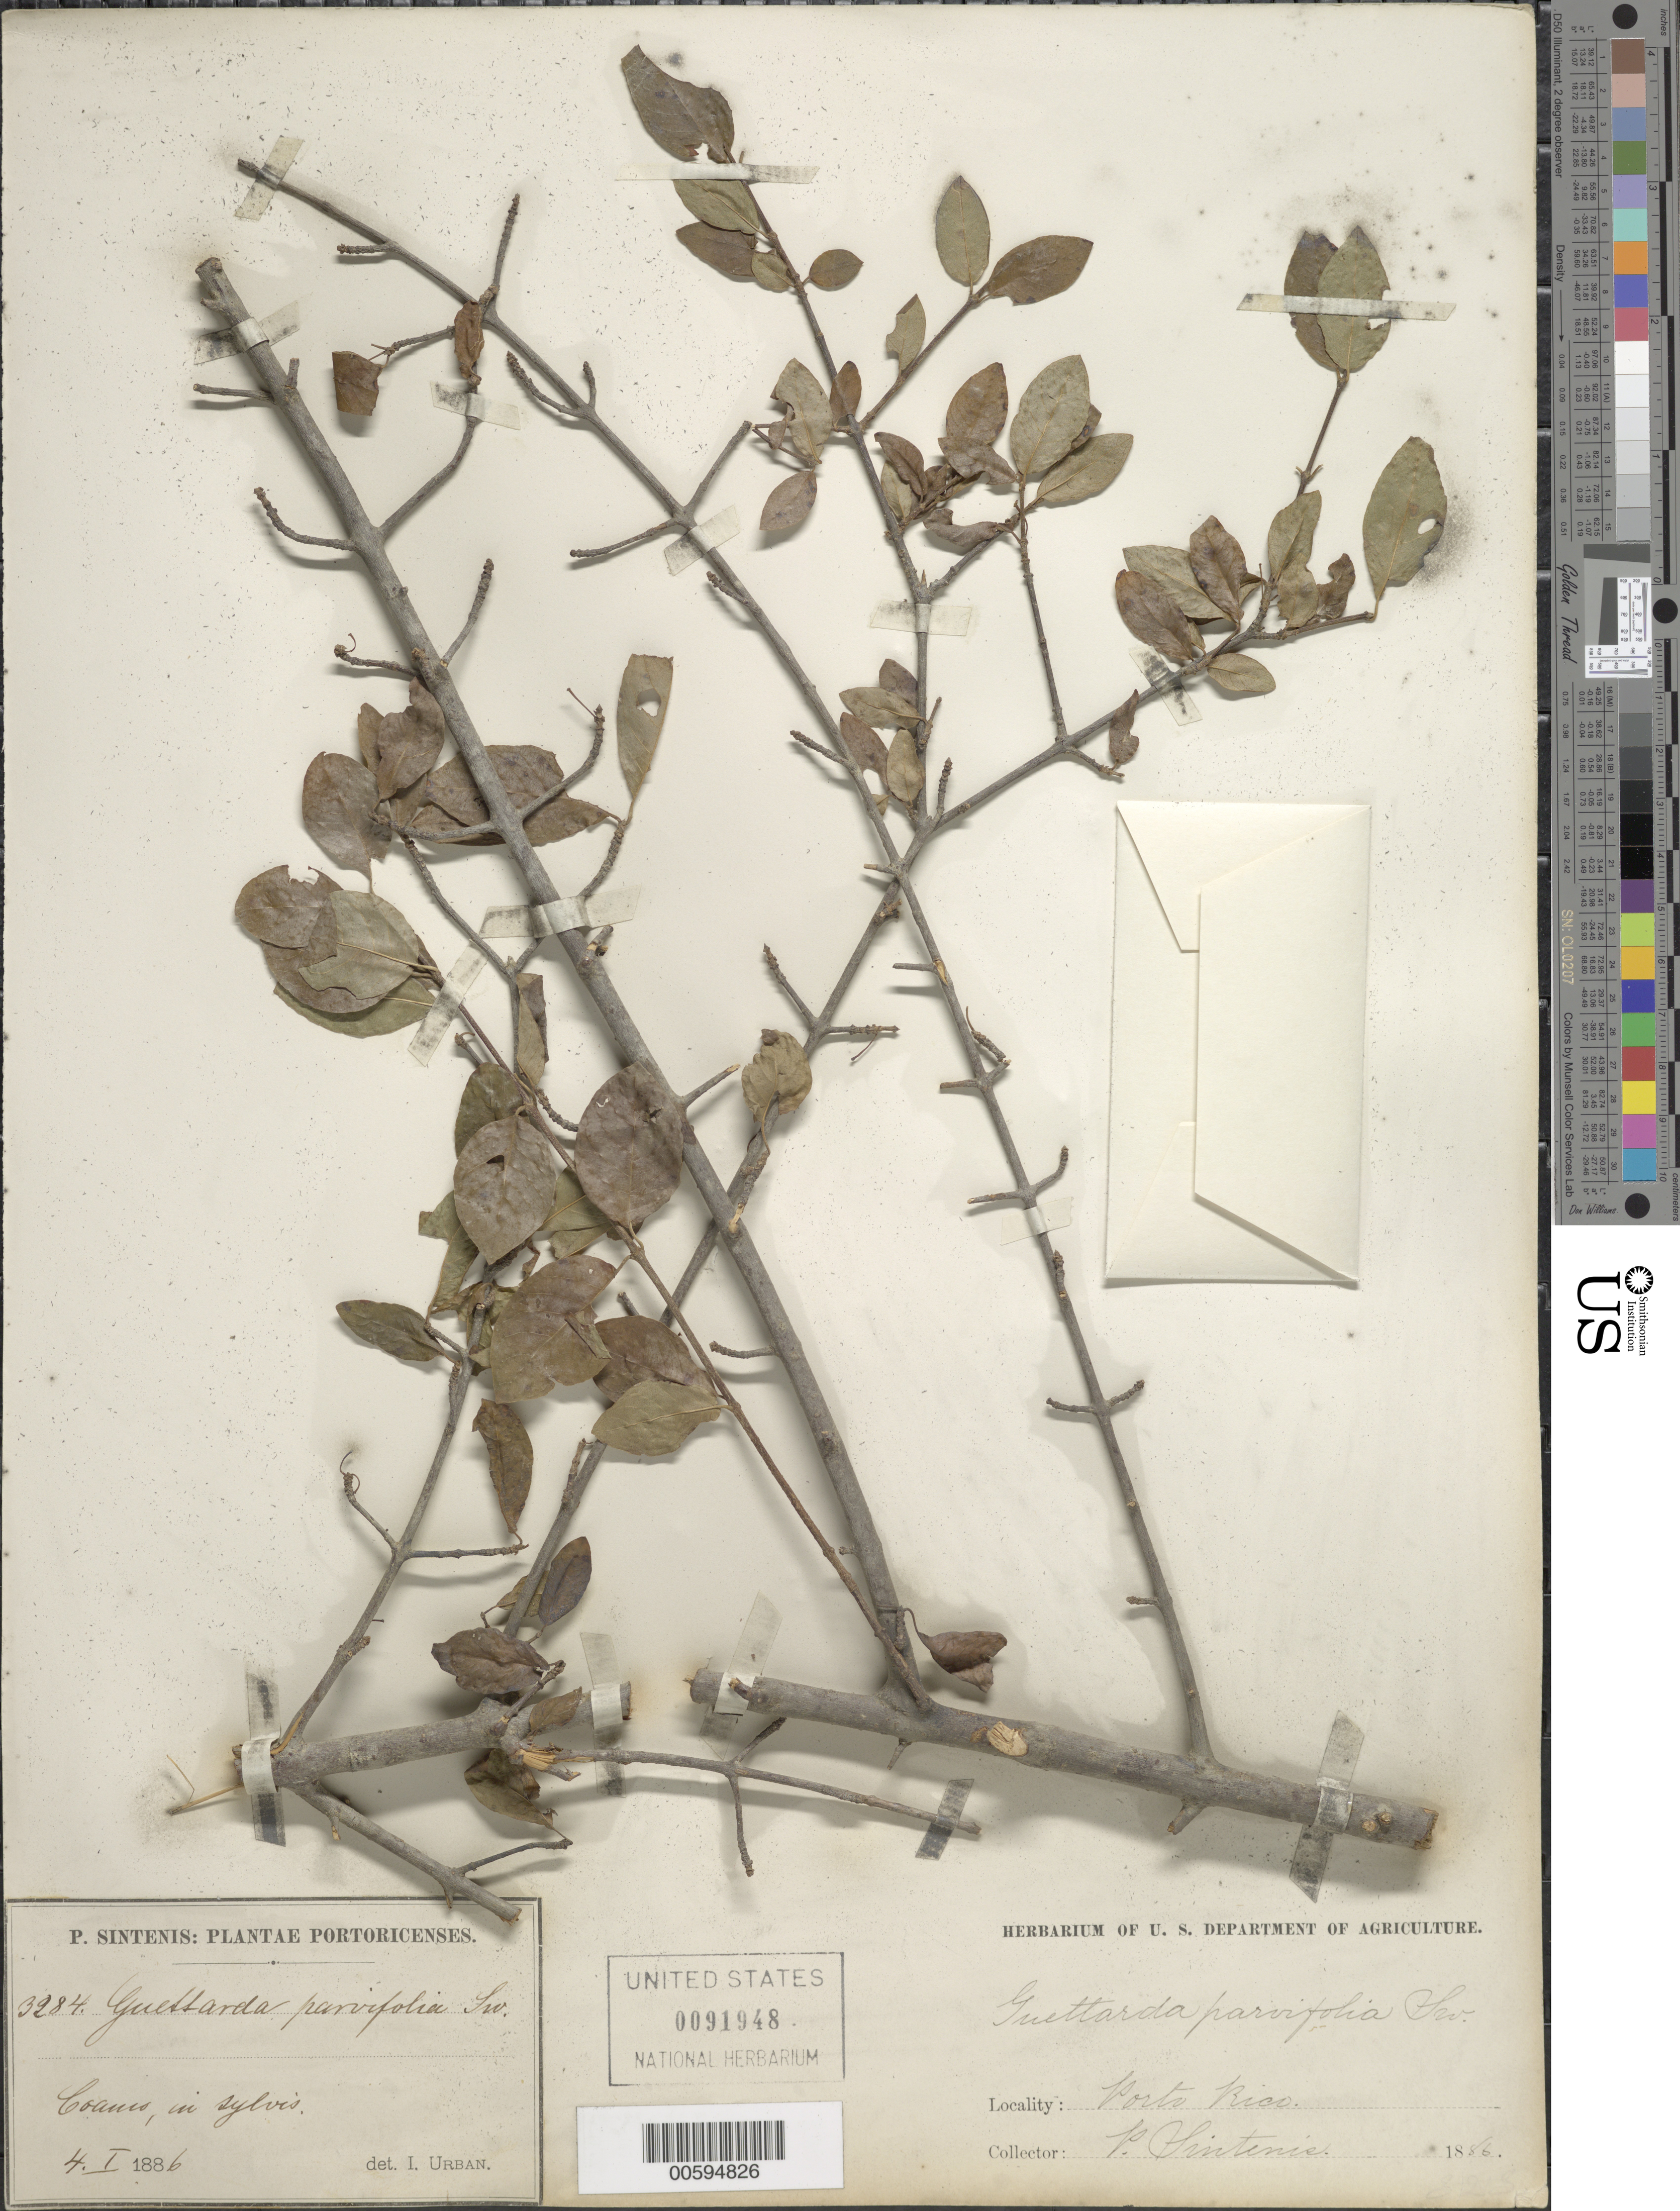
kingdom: Plantae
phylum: Tracheophyta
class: Magnoliopsida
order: Gentianales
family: Rubiaceae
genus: Guettarda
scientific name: Guettarda parviflora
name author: Vahl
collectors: P. Sintenis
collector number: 3284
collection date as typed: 04 Jan 1886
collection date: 1886-01-04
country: Puerto Rico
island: Greater Antilles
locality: Coamo, in sylvis.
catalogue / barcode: US 91948